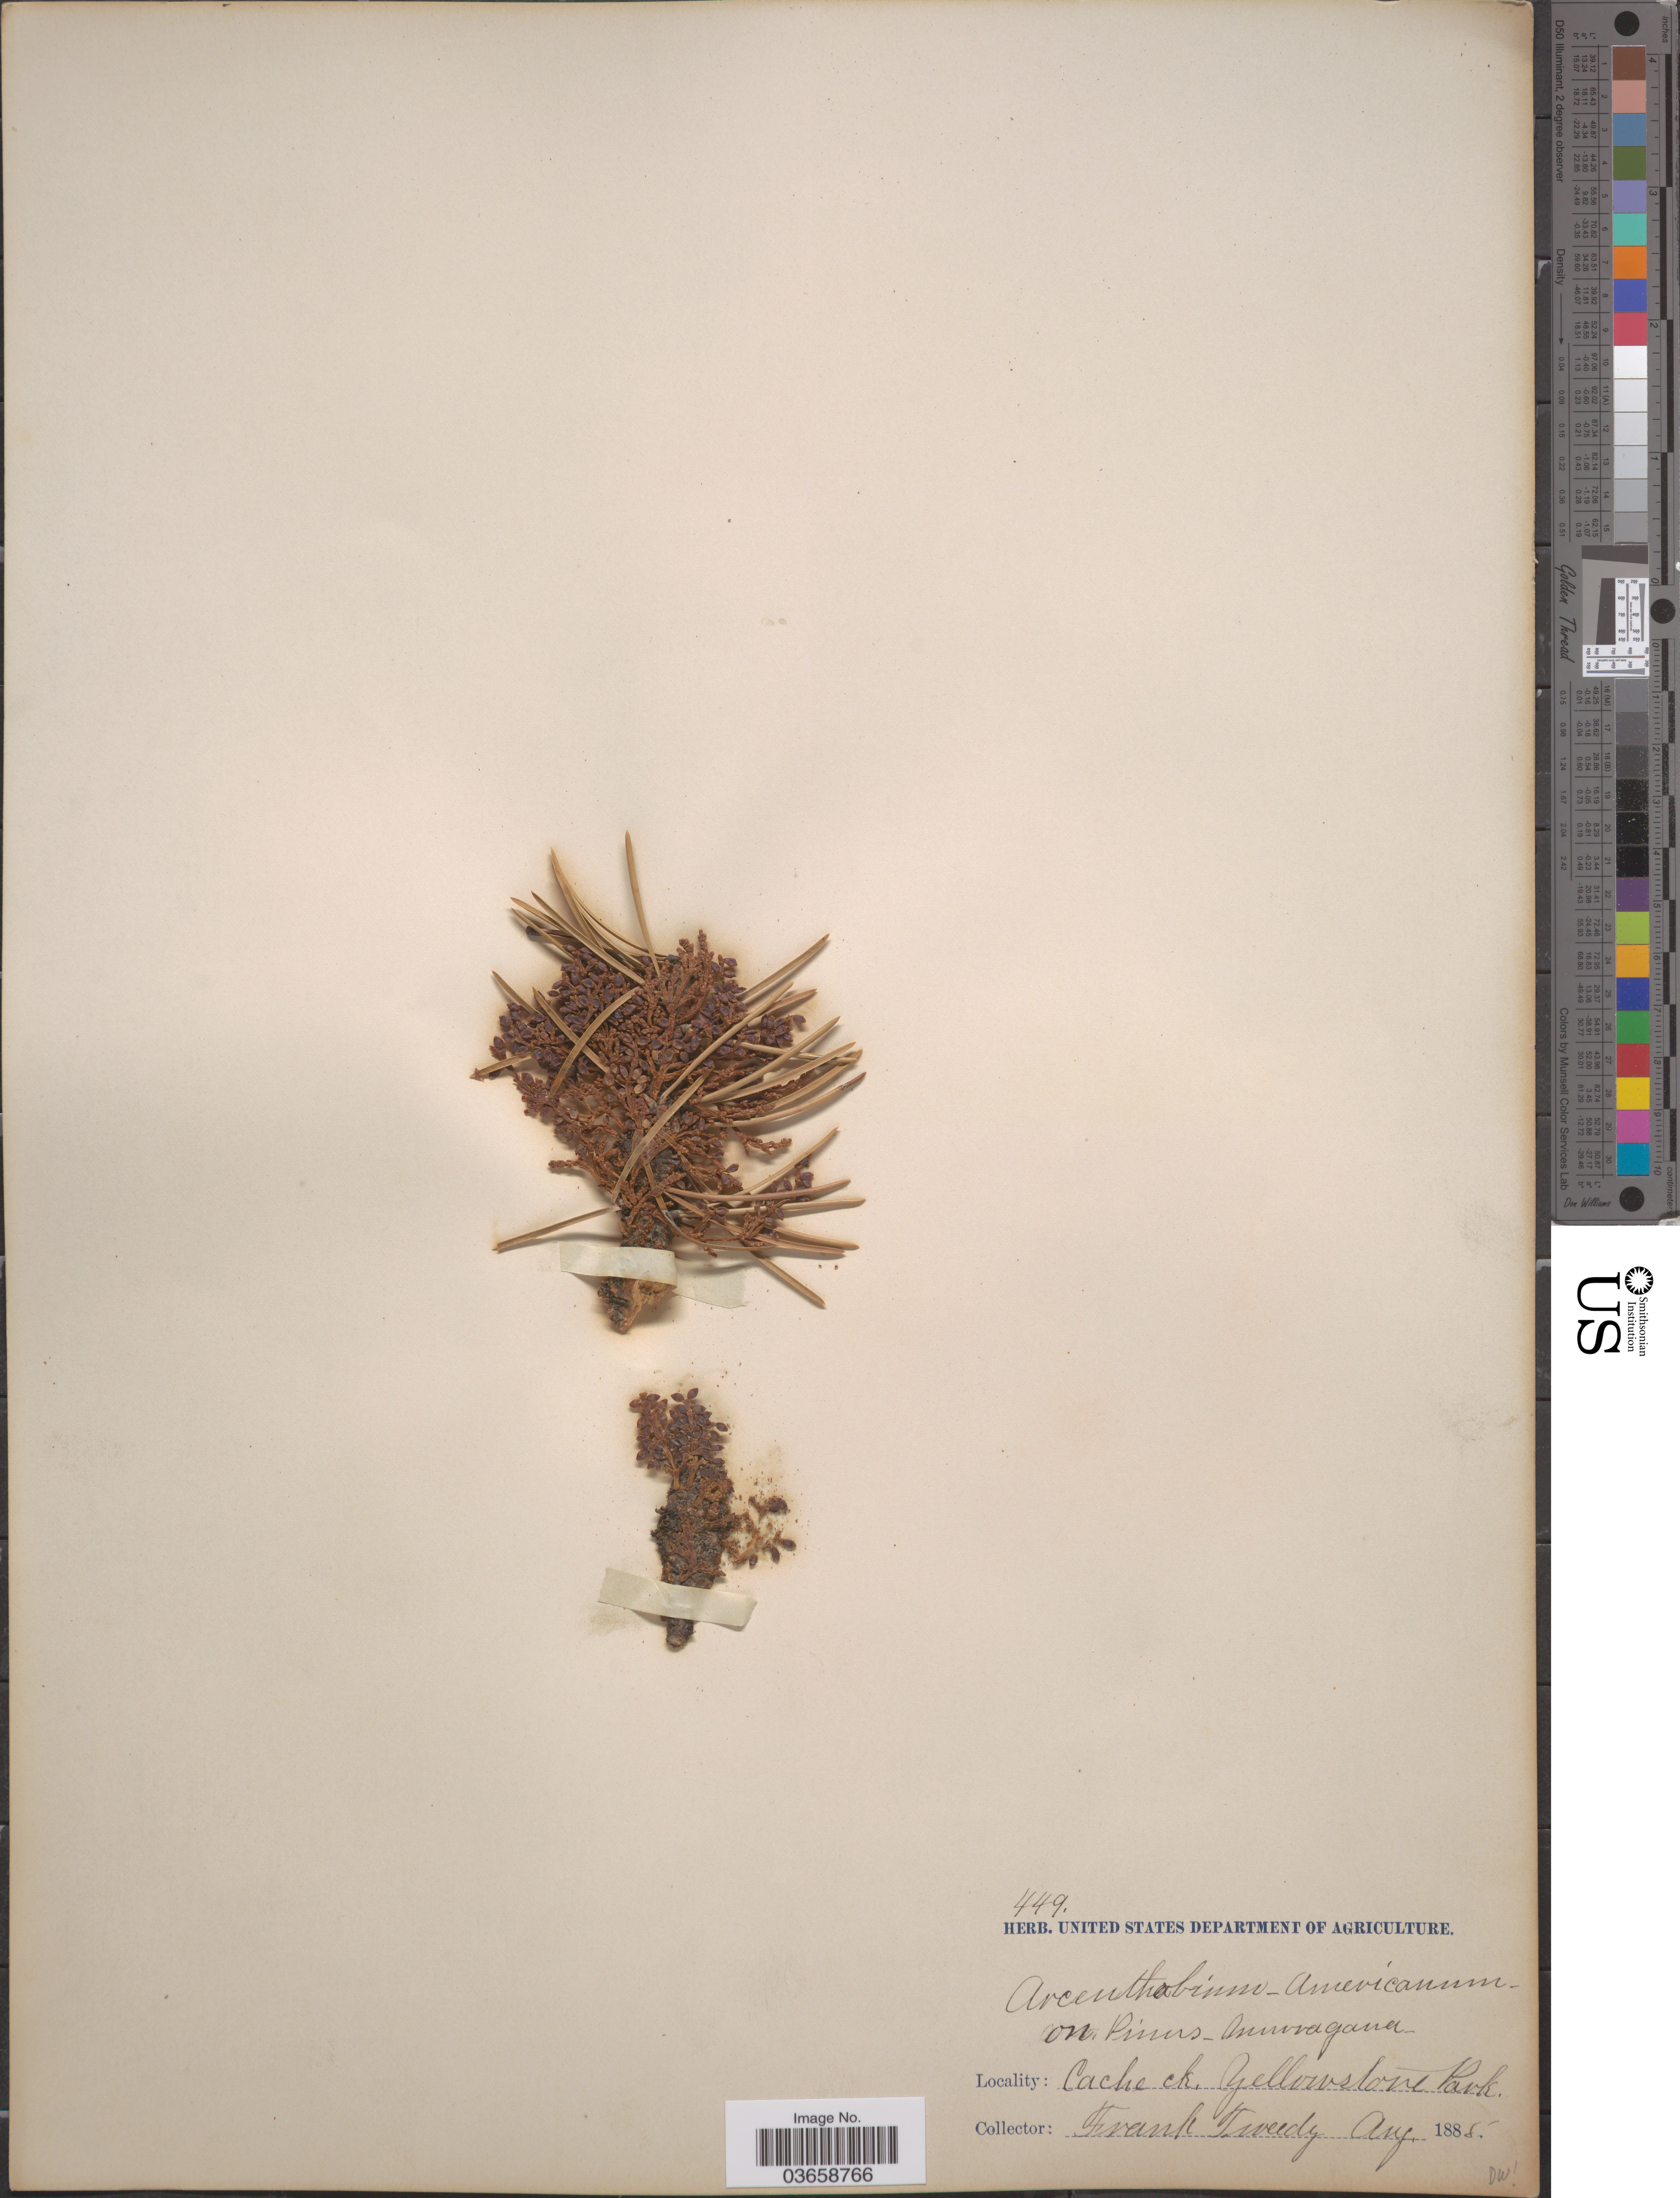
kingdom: Plantae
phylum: Tracheophyta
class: Magnoliopsida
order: Santalales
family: Viscaceae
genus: Arceuthobium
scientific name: Arceuthobium americanum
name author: Nutt. ex A. Gray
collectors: F. Tweedy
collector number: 449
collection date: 1885-08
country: United States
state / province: Wyoming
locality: Cache ck, Yellowstone Park.